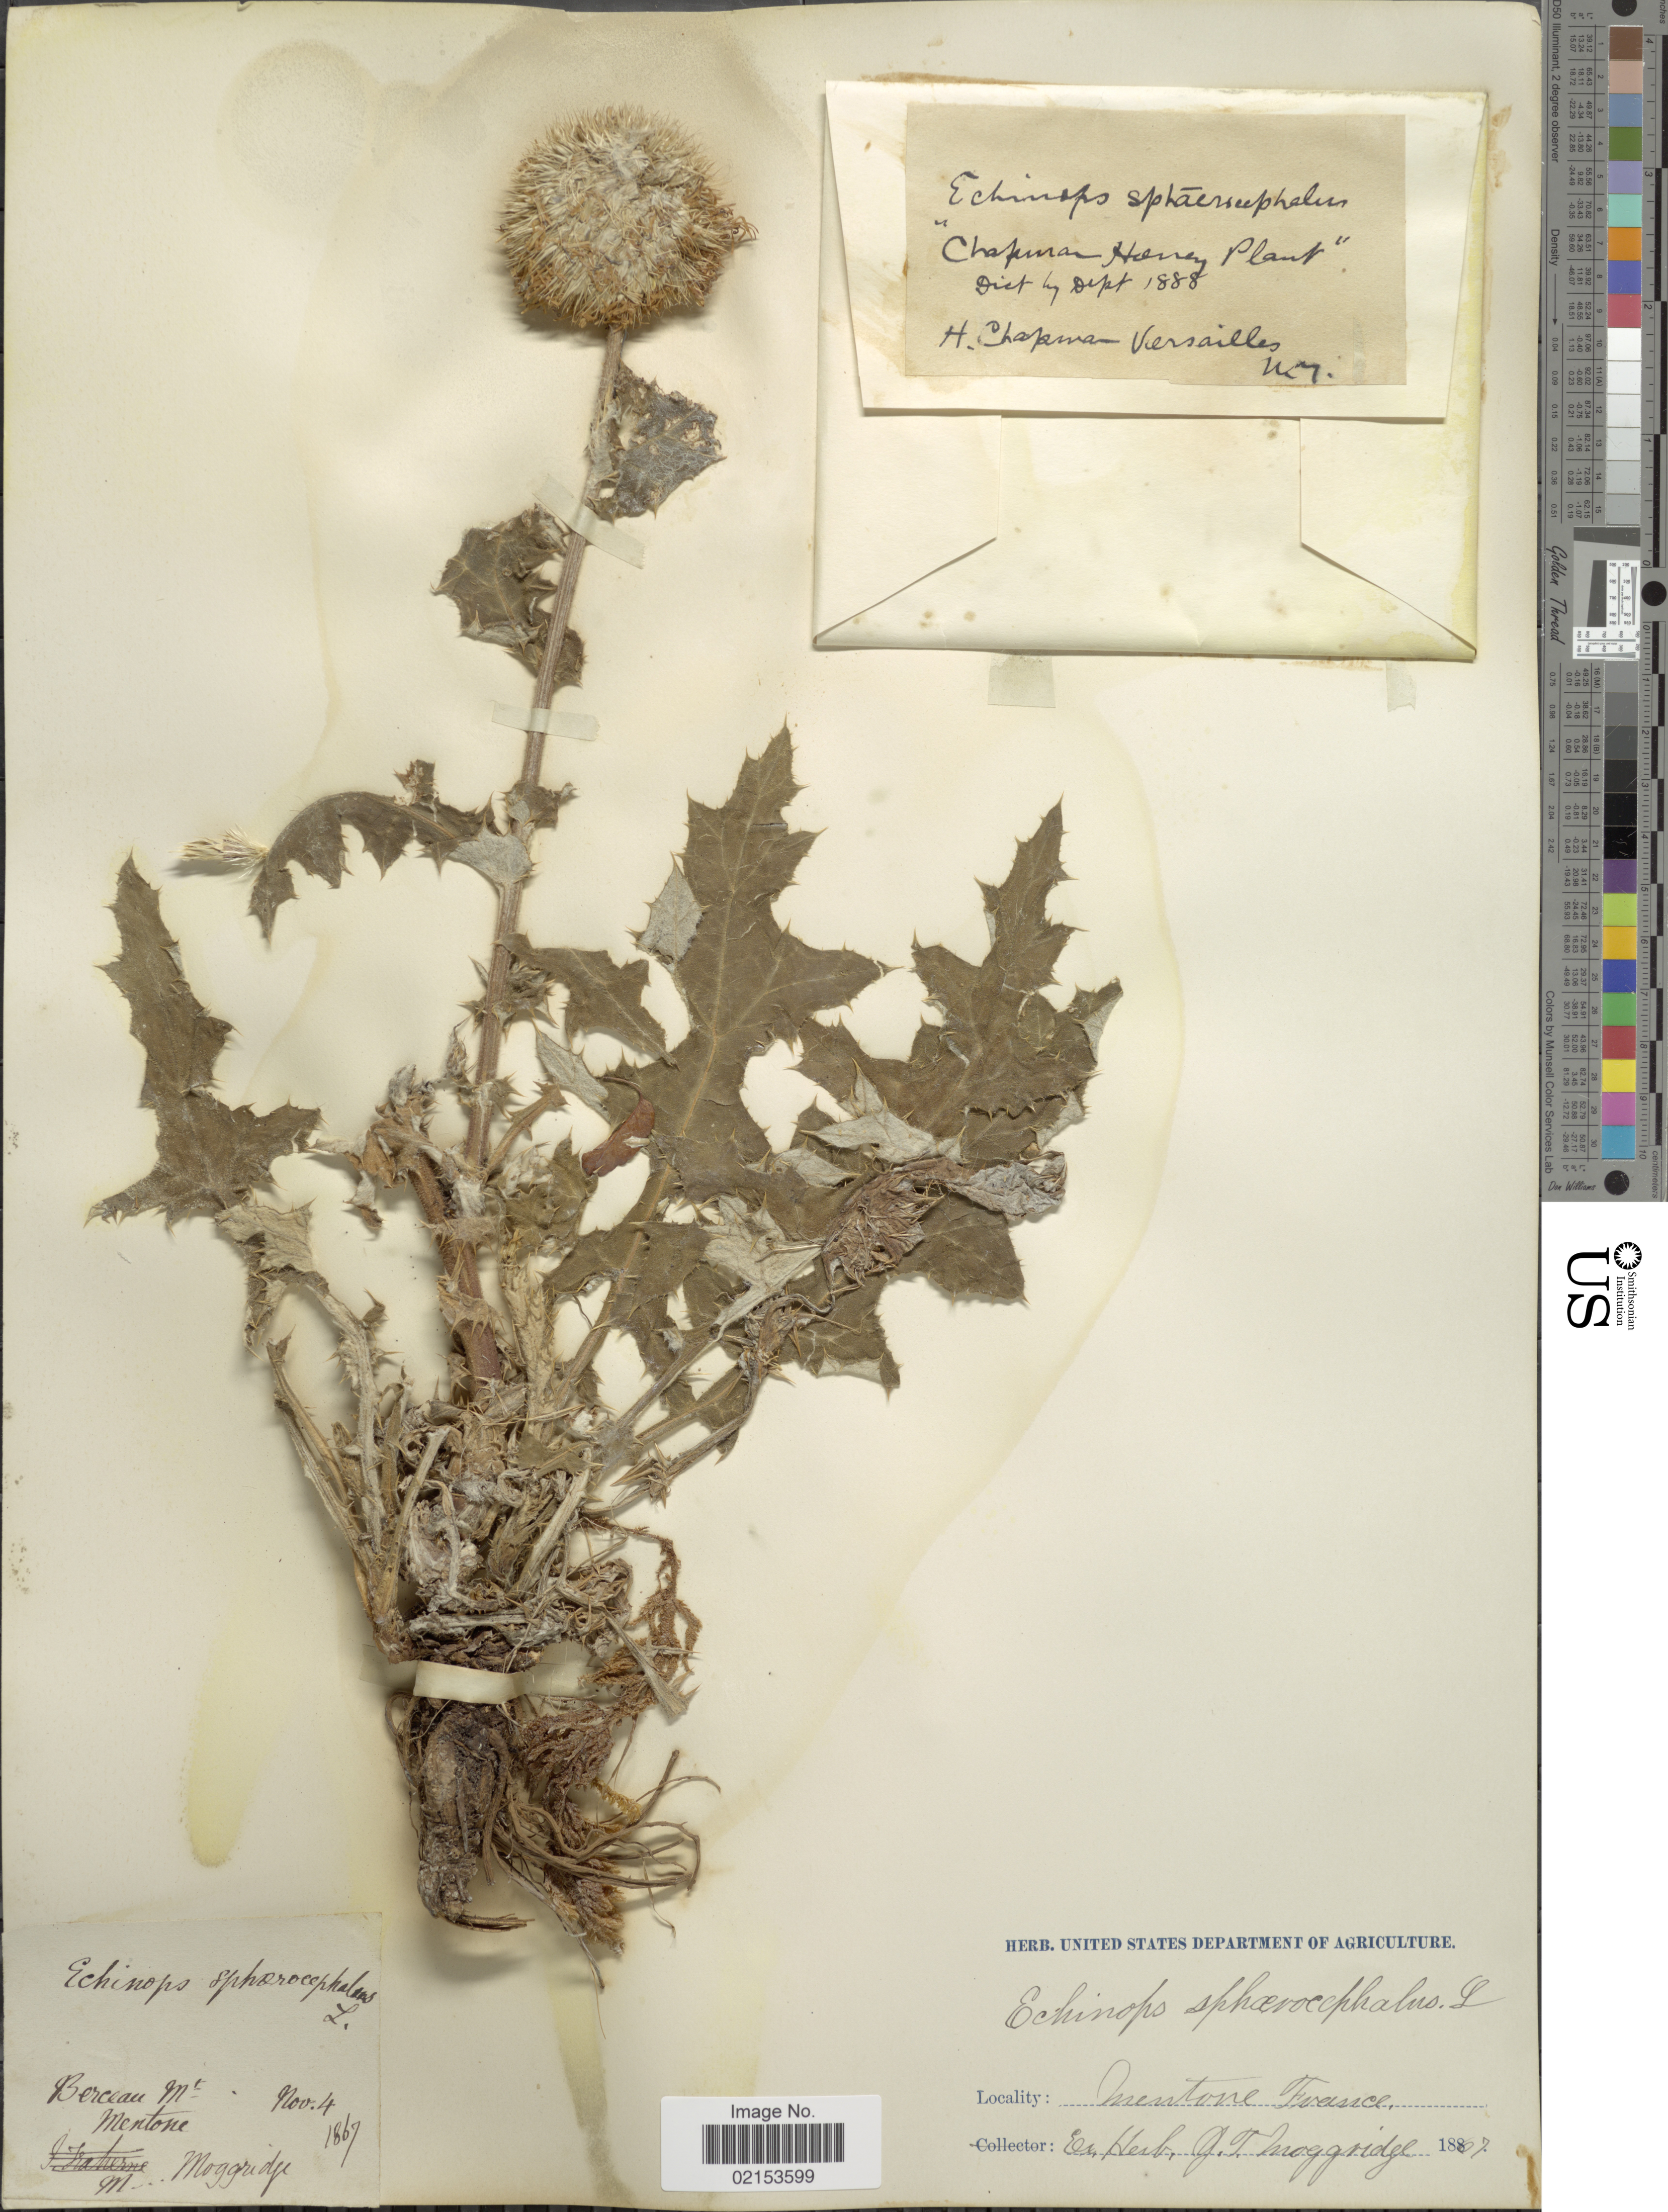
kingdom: Plantae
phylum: Tracheophyta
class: Magnoliopsida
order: Asterales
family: Asteraceae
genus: Echinops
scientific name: Echinops sphaerocephalus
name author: L.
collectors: J. T. Moggridge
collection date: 1867-11-04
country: France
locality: Mentone, Berceau Mt